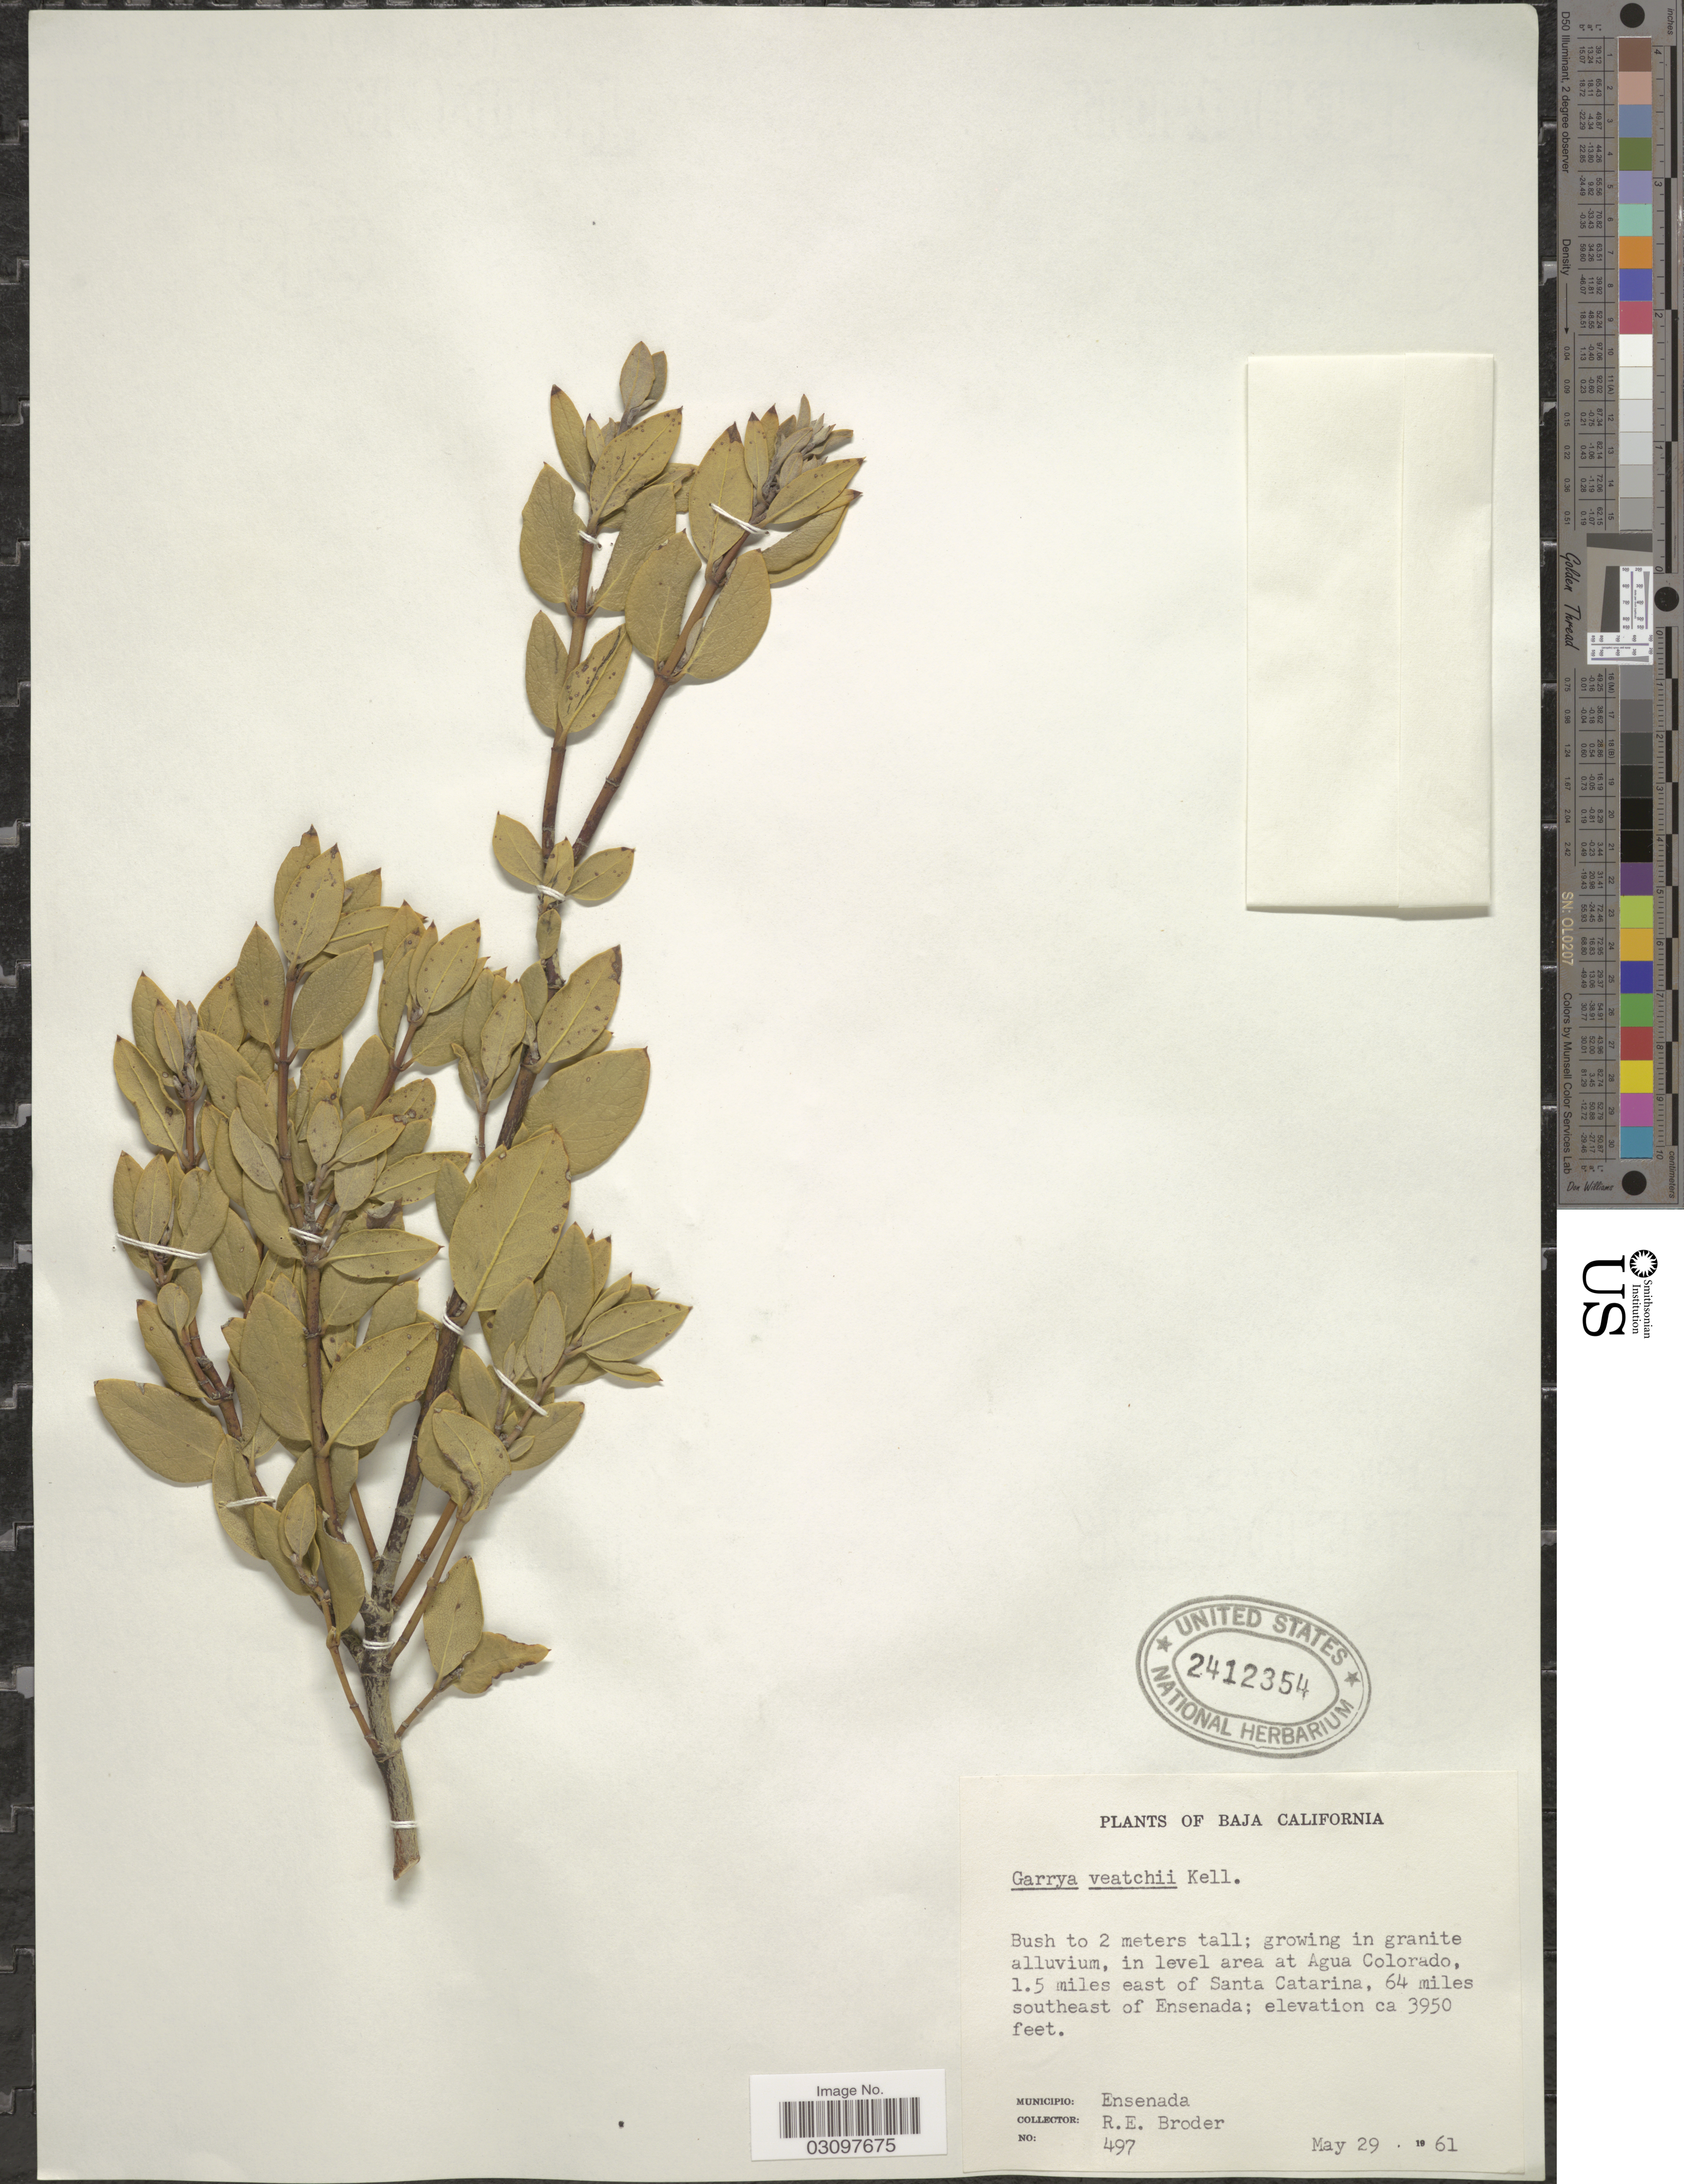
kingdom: Plantae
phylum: Tracheophyta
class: Magnoliopsida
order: Garryales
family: Garryaceae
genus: Garrya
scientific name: Garrya veatchii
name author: Kellogg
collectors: R. Broder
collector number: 497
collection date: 1961-05-29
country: Mexico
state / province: Baja California Norte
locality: In level area at Agua Colorado, 1.5 miles east of Santa Catarina, 64 miles southeast of Ensenada. Municipio: Ensenada.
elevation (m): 1204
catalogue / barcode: US 2412354